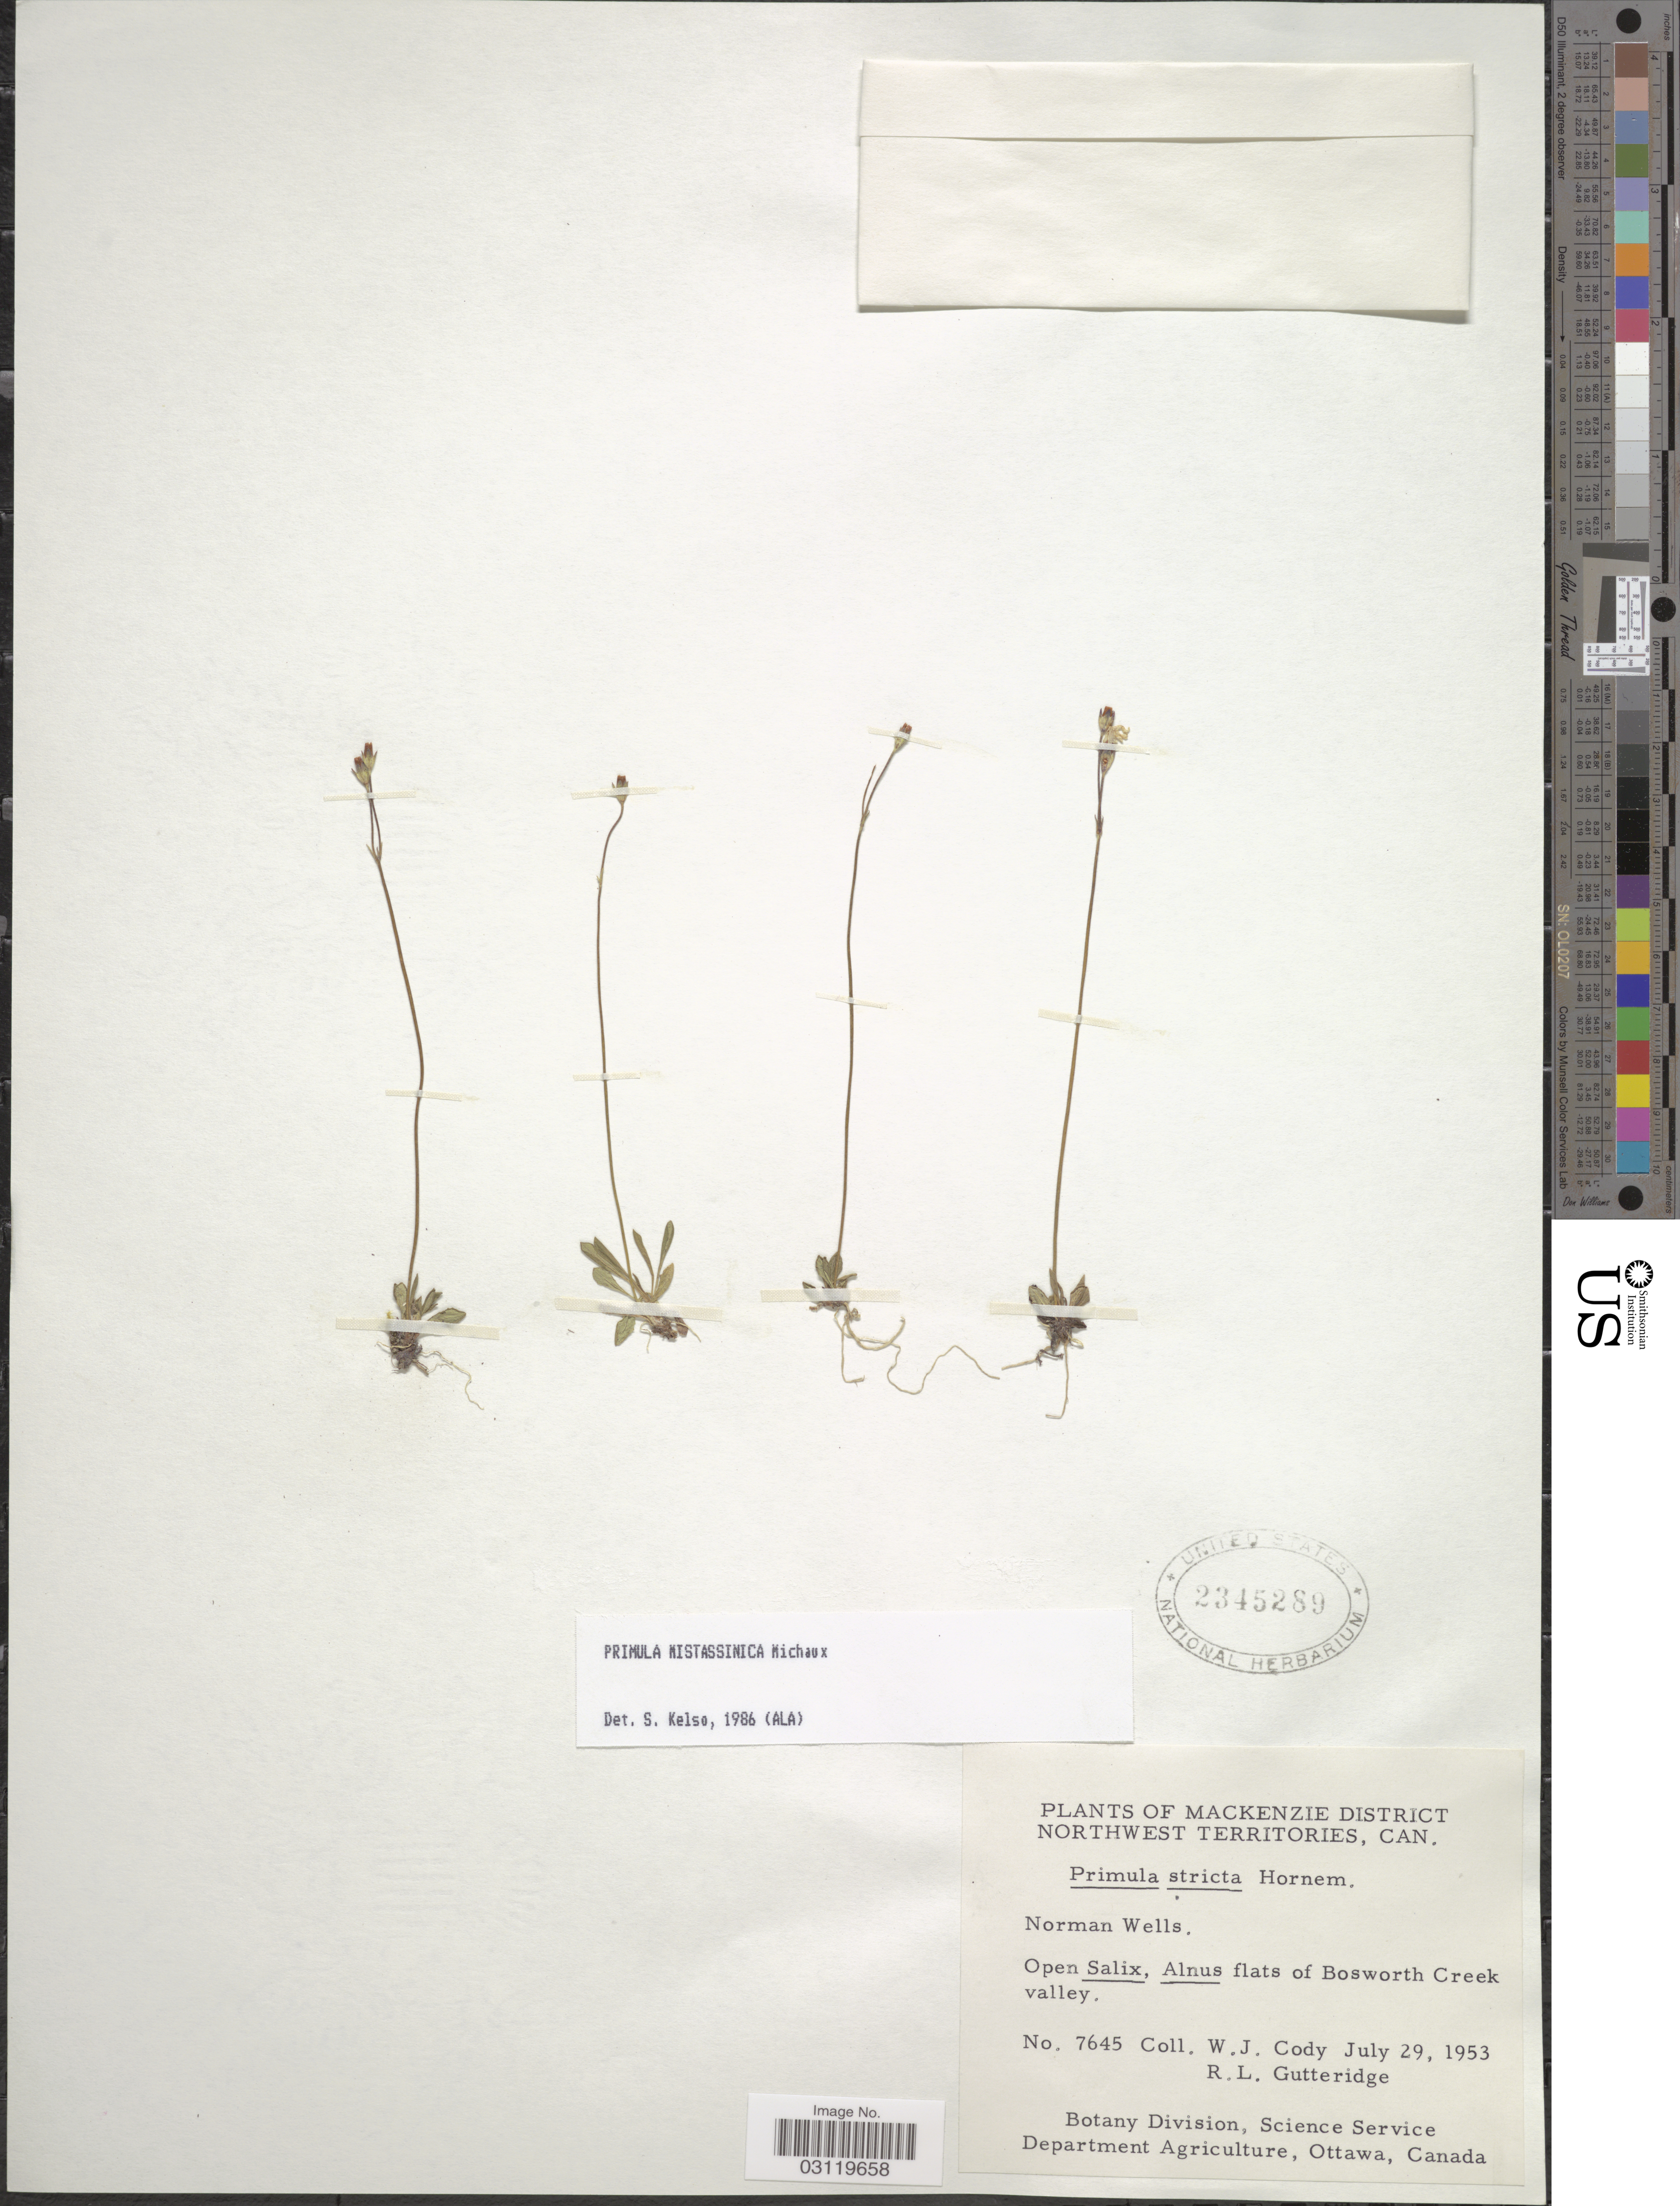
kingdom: Plantae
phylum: Tracheophyta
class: Magnoliopsida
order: Ericales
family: Primulaceae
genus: Primula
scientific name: Primula mistassinica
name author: Michx.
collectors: W. Cody & R. Gutteridge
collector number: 7645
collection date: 1953-07-29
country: Canada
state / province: Northwest Territories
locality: Mackenzie District, Norman Wells, Open Salix, Alnus flats of Bosworth Creek valley.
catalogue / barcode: US 2345289